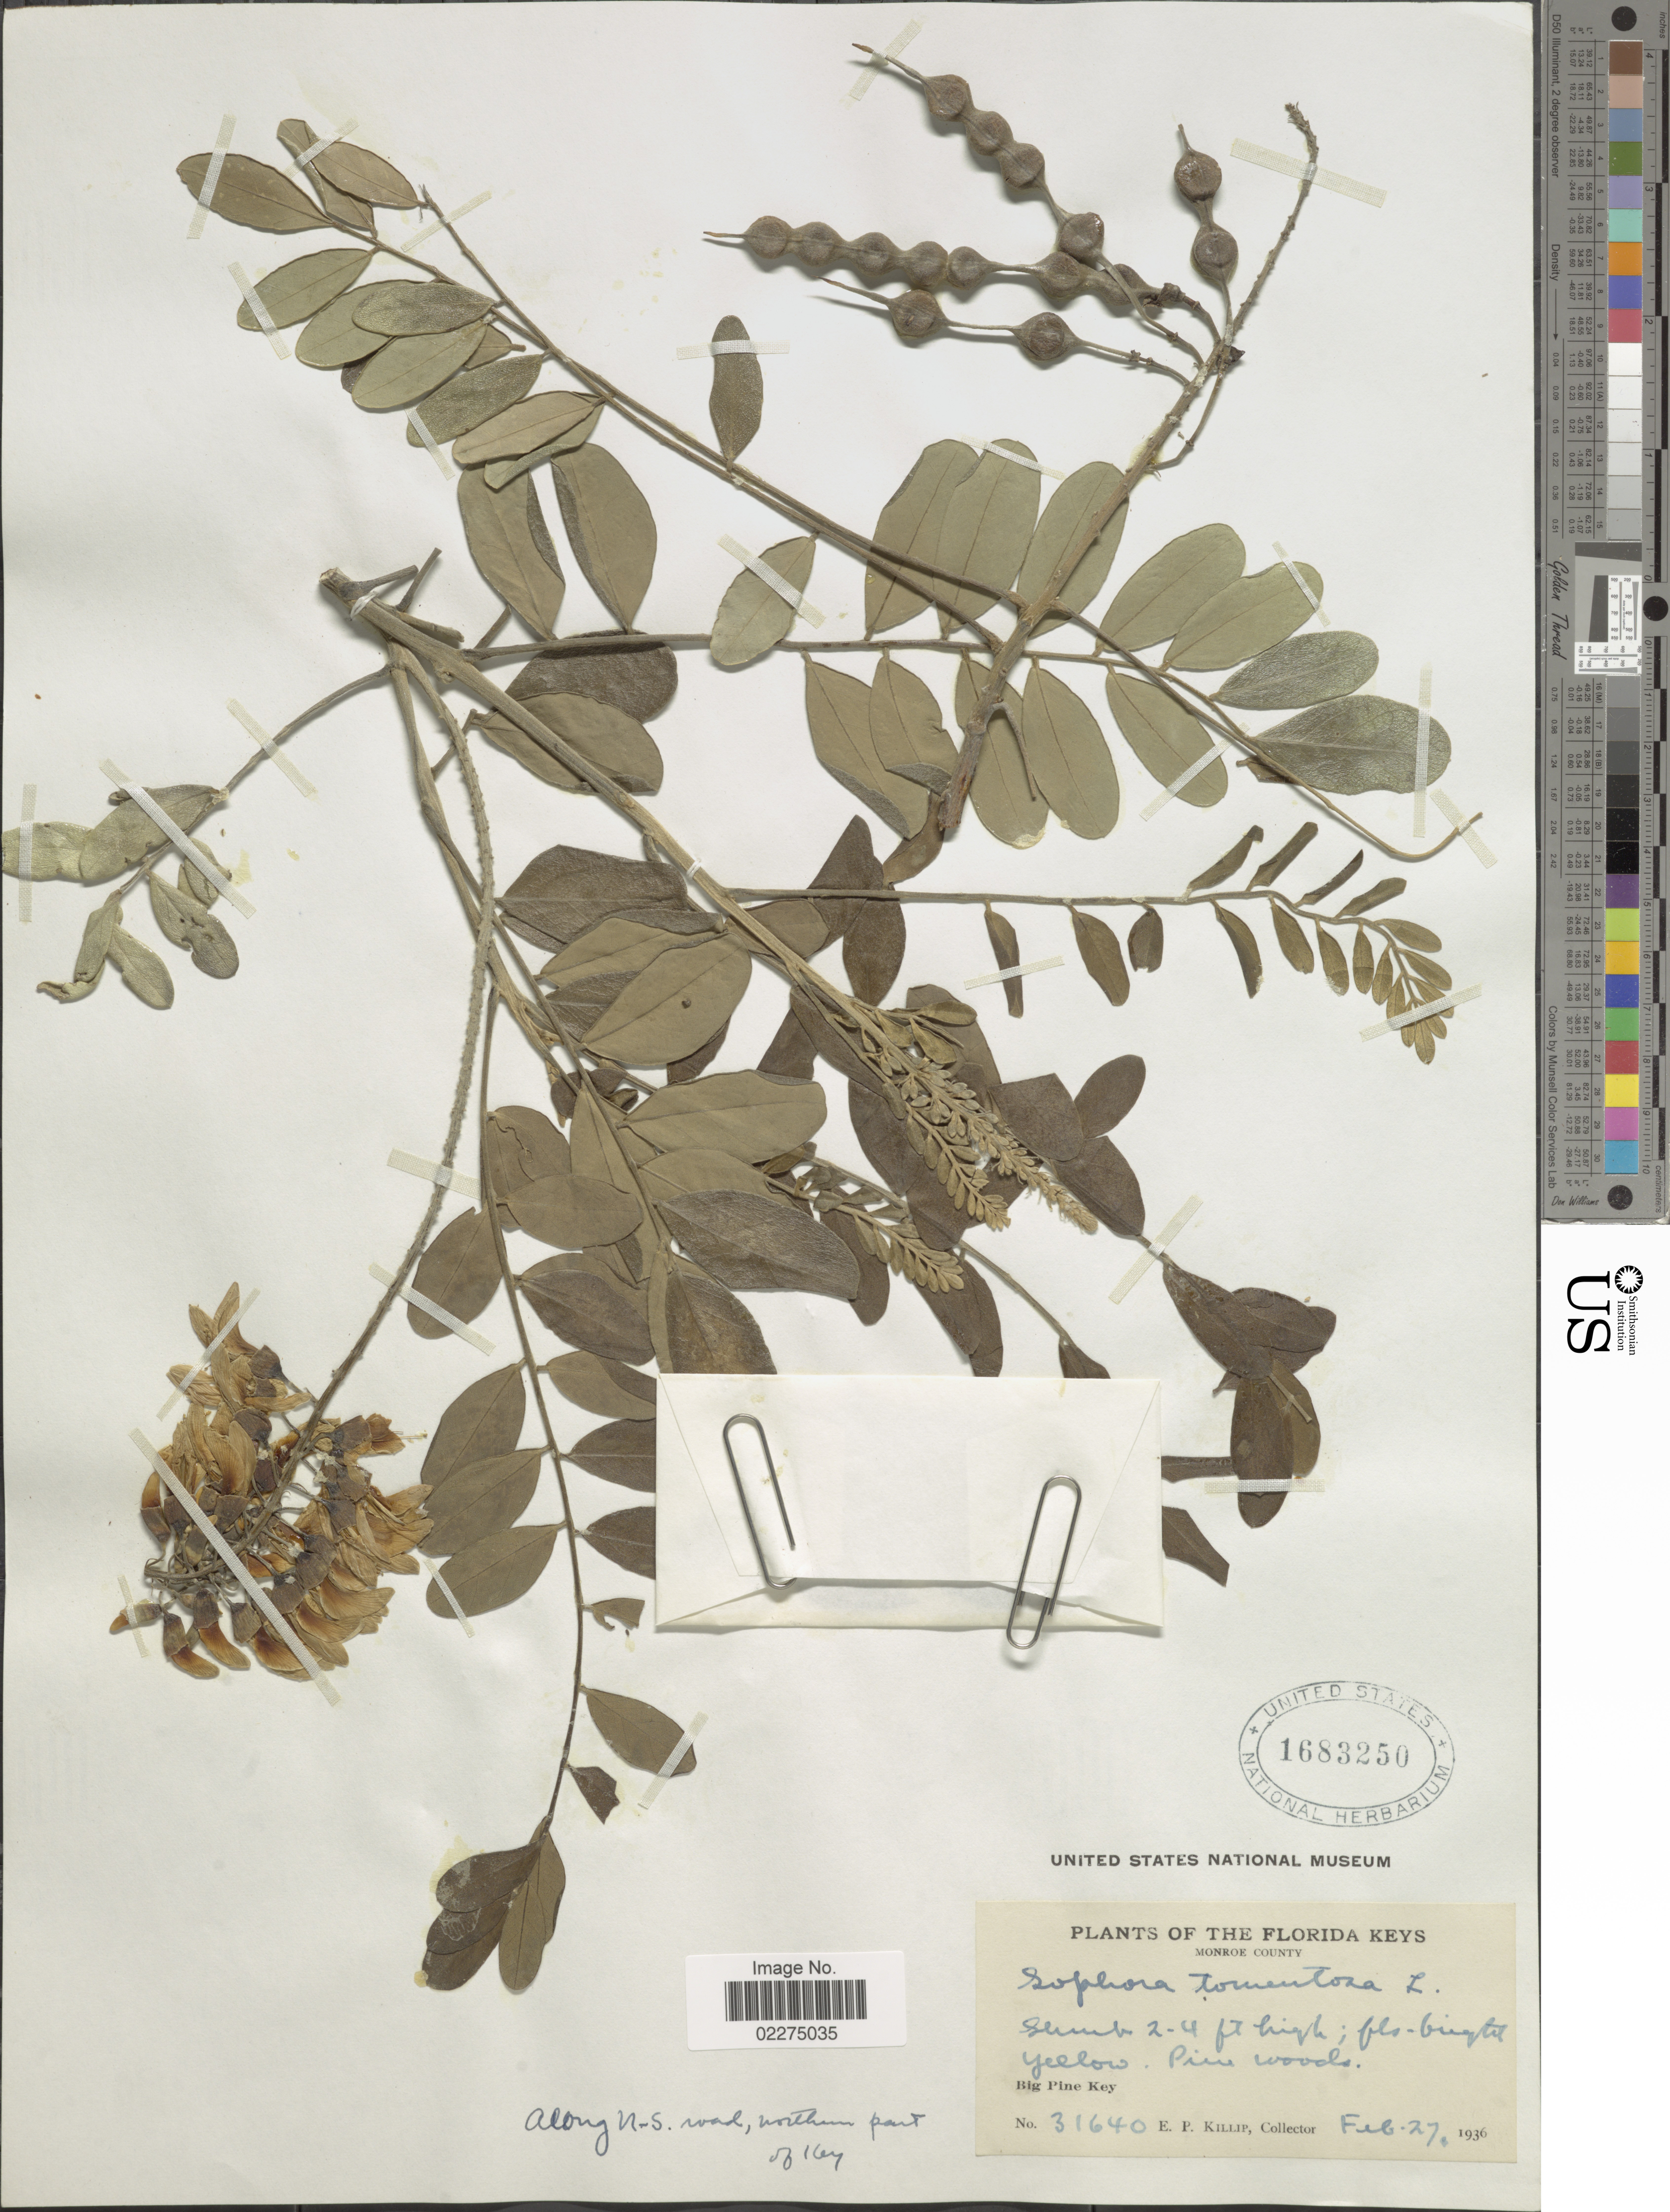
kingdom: Plantae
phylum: Tracheophyta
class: Magnoliopsida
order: Fabales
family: Fabaceae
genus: Sophora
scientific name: Sophora tomentosa var. truncata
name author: Torr. & A. Gray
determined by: Strong, Mark T., (BOT), Smithsonian Institution - National Museum of Natural History (UNITED STATES)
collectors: E. P. Killip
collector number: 31640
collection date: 1936-02-27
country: United States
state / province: Florida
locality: The Florida Keys, Monroe County, Big Pine Key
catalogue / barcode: US 1683250